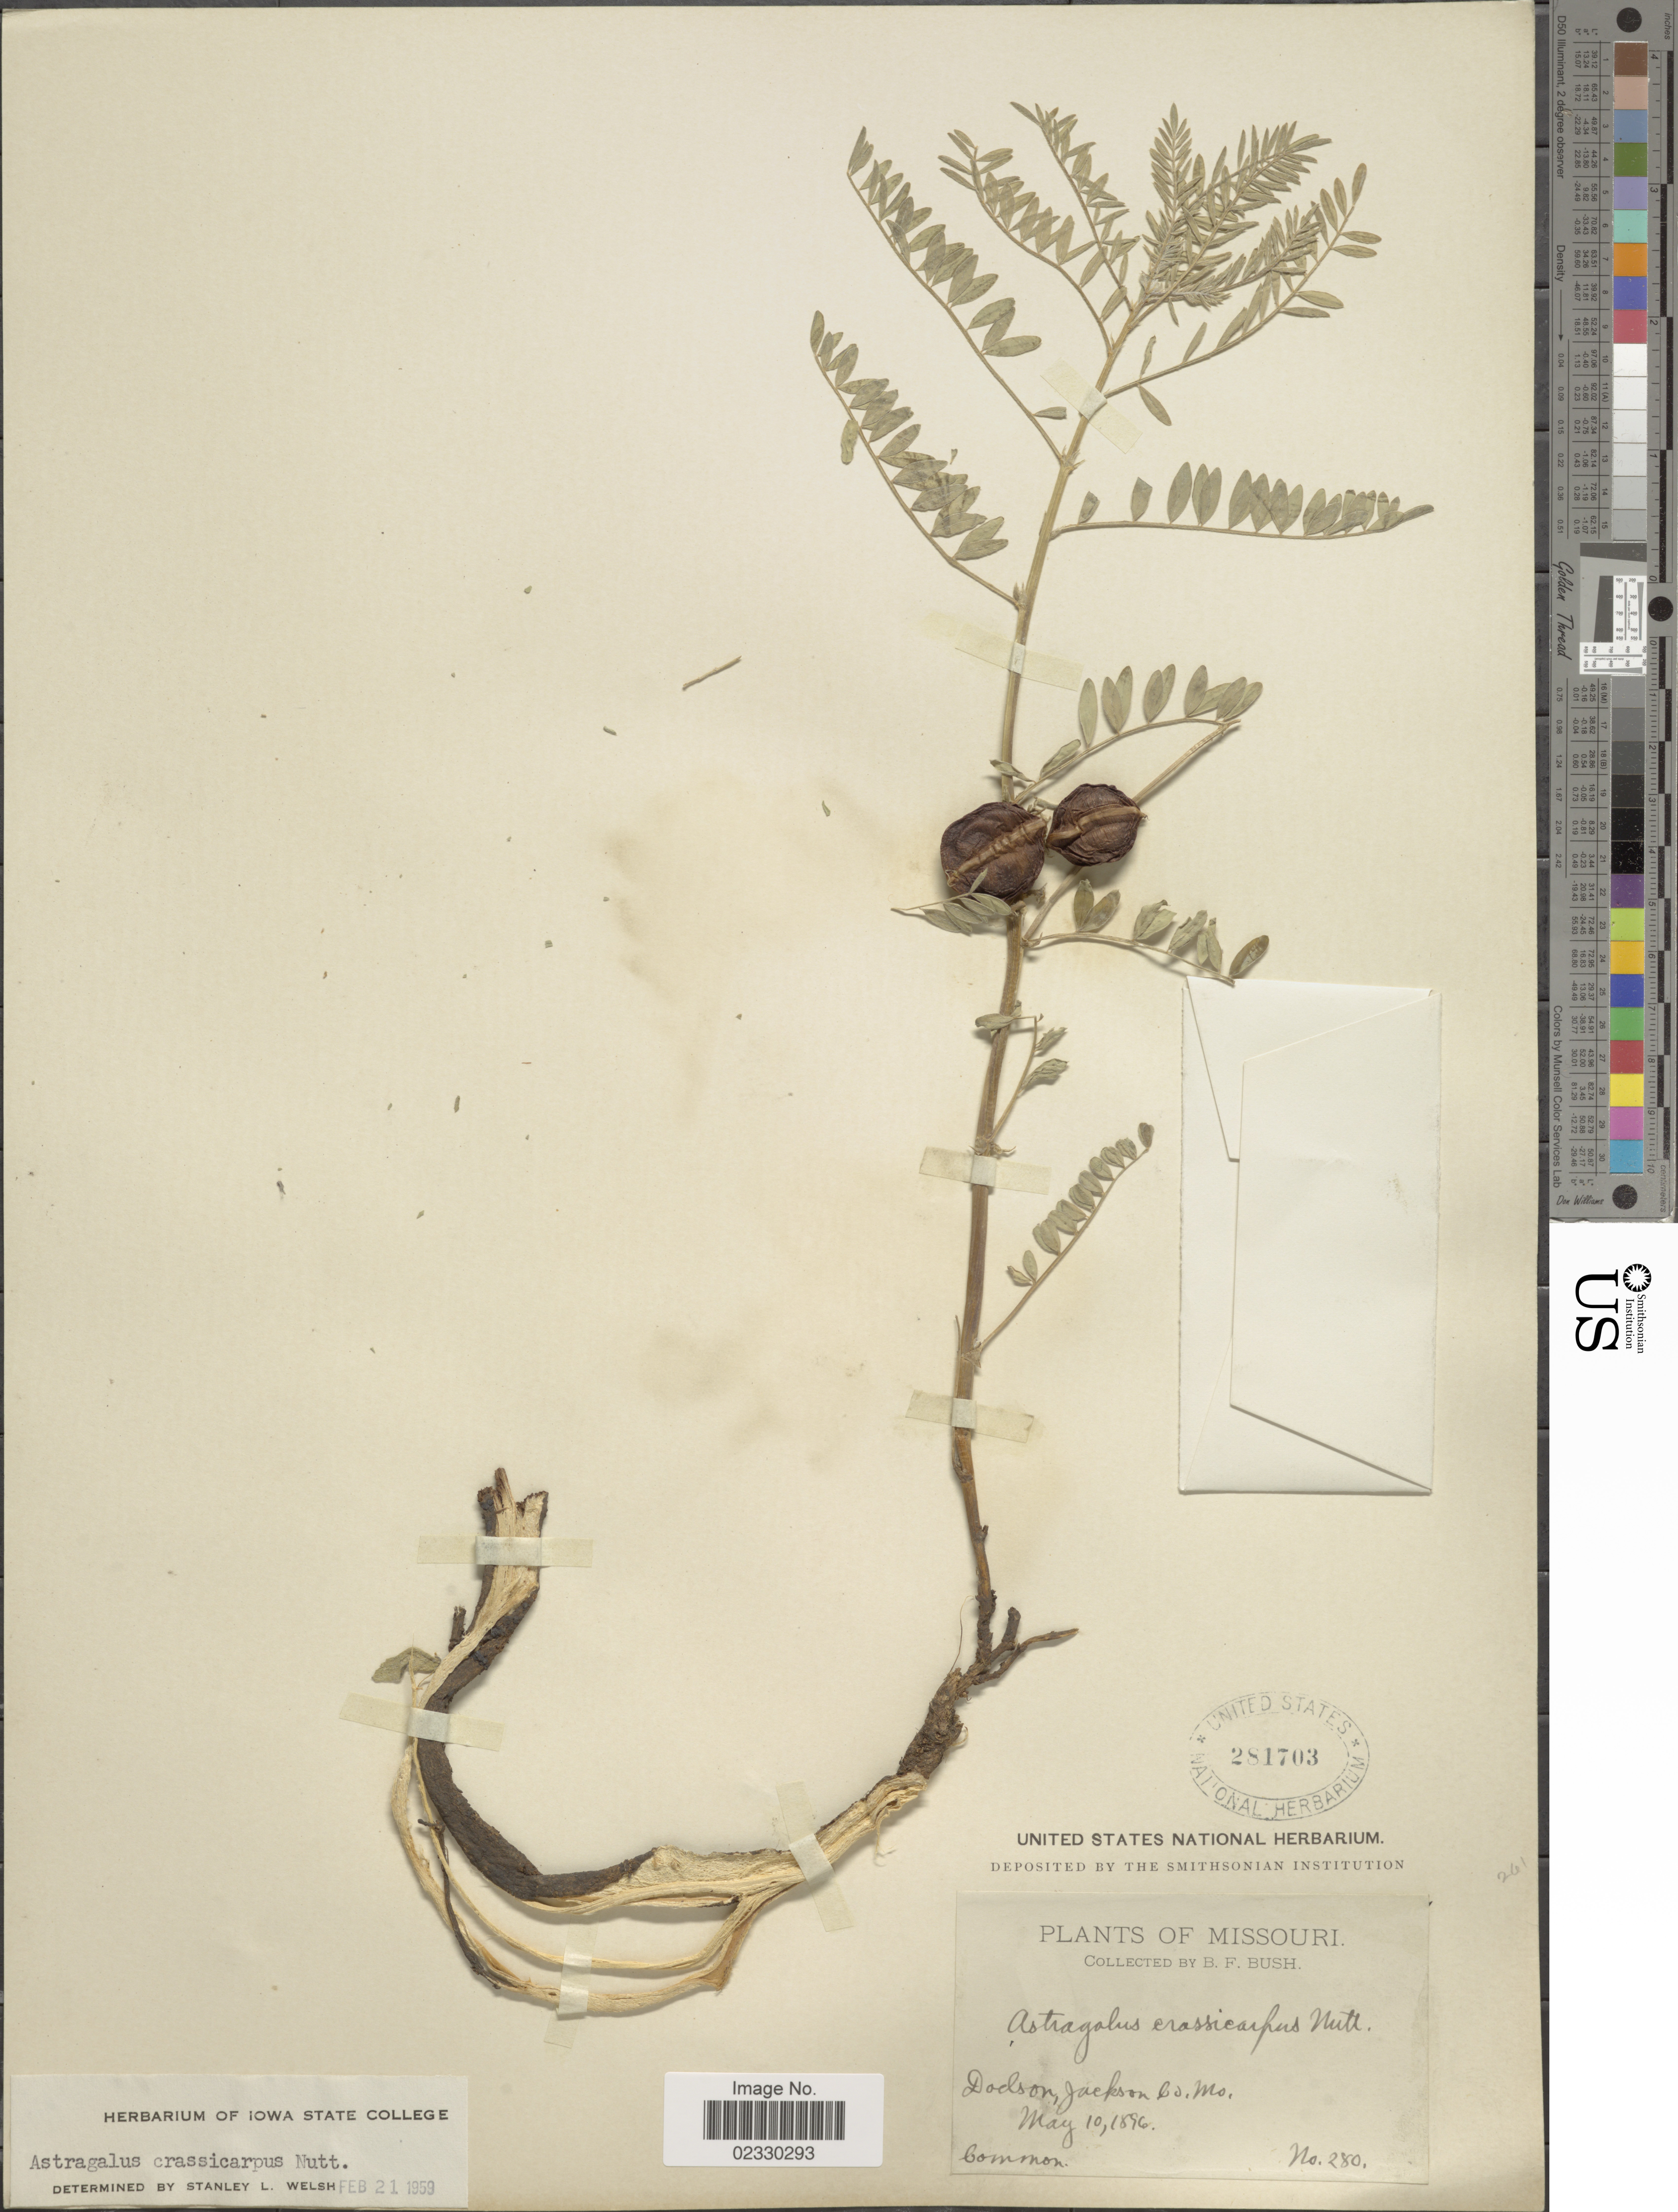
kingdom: Plantae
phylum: Tracheophyta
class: Magnoliopsida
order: Fabales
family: Fabaceae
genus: Astragalus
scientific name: Astragalus crassicarpus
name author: Nutt.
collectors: B. F. Bush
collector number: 280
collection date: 1896-05-10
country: United States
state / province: Missouri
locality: Dodson, Jackson Co.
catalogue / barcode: US 281703